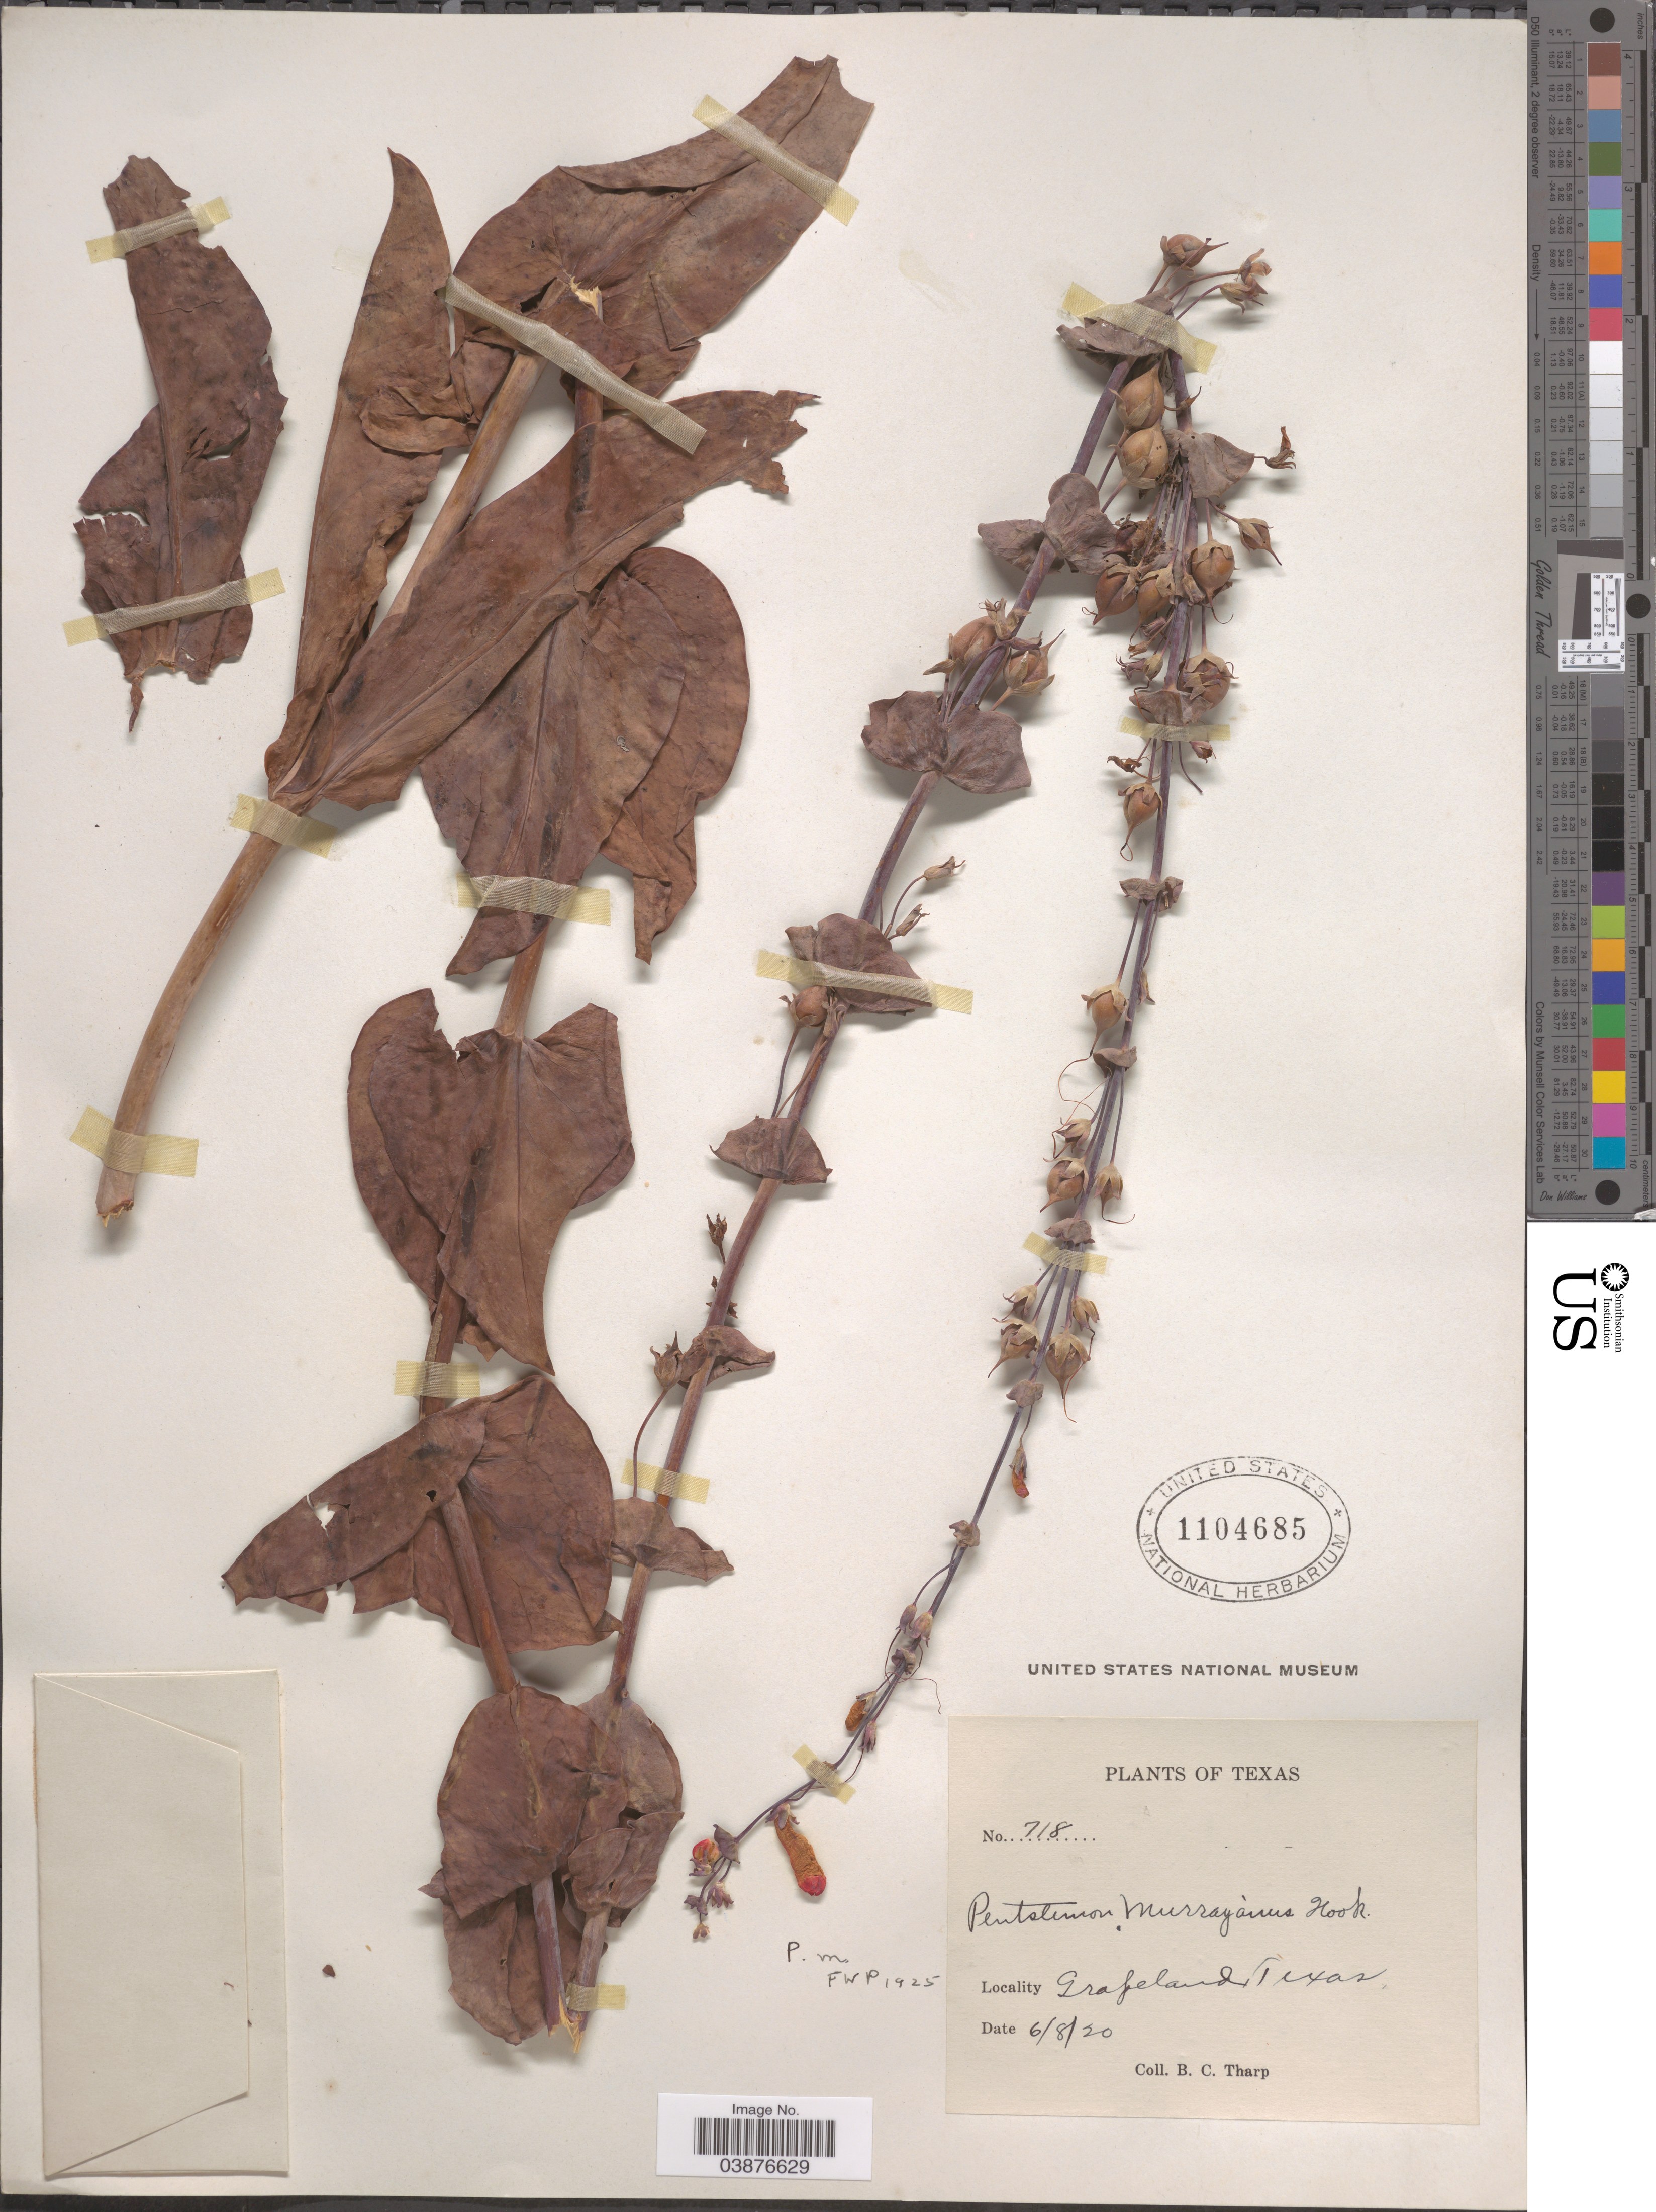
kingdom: Plantae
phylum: Tracheophyta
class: Magnoliopsida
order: Lamiales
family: Plantaginaceae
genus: Penstemon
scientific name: Penstemon murrayanus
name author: Hook.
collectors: B. C. Tharp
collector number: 718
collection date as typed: Transcribed d/m/y: 8/6/20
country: United States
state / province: Texas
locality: Grapeland.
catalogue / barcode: US 1104685